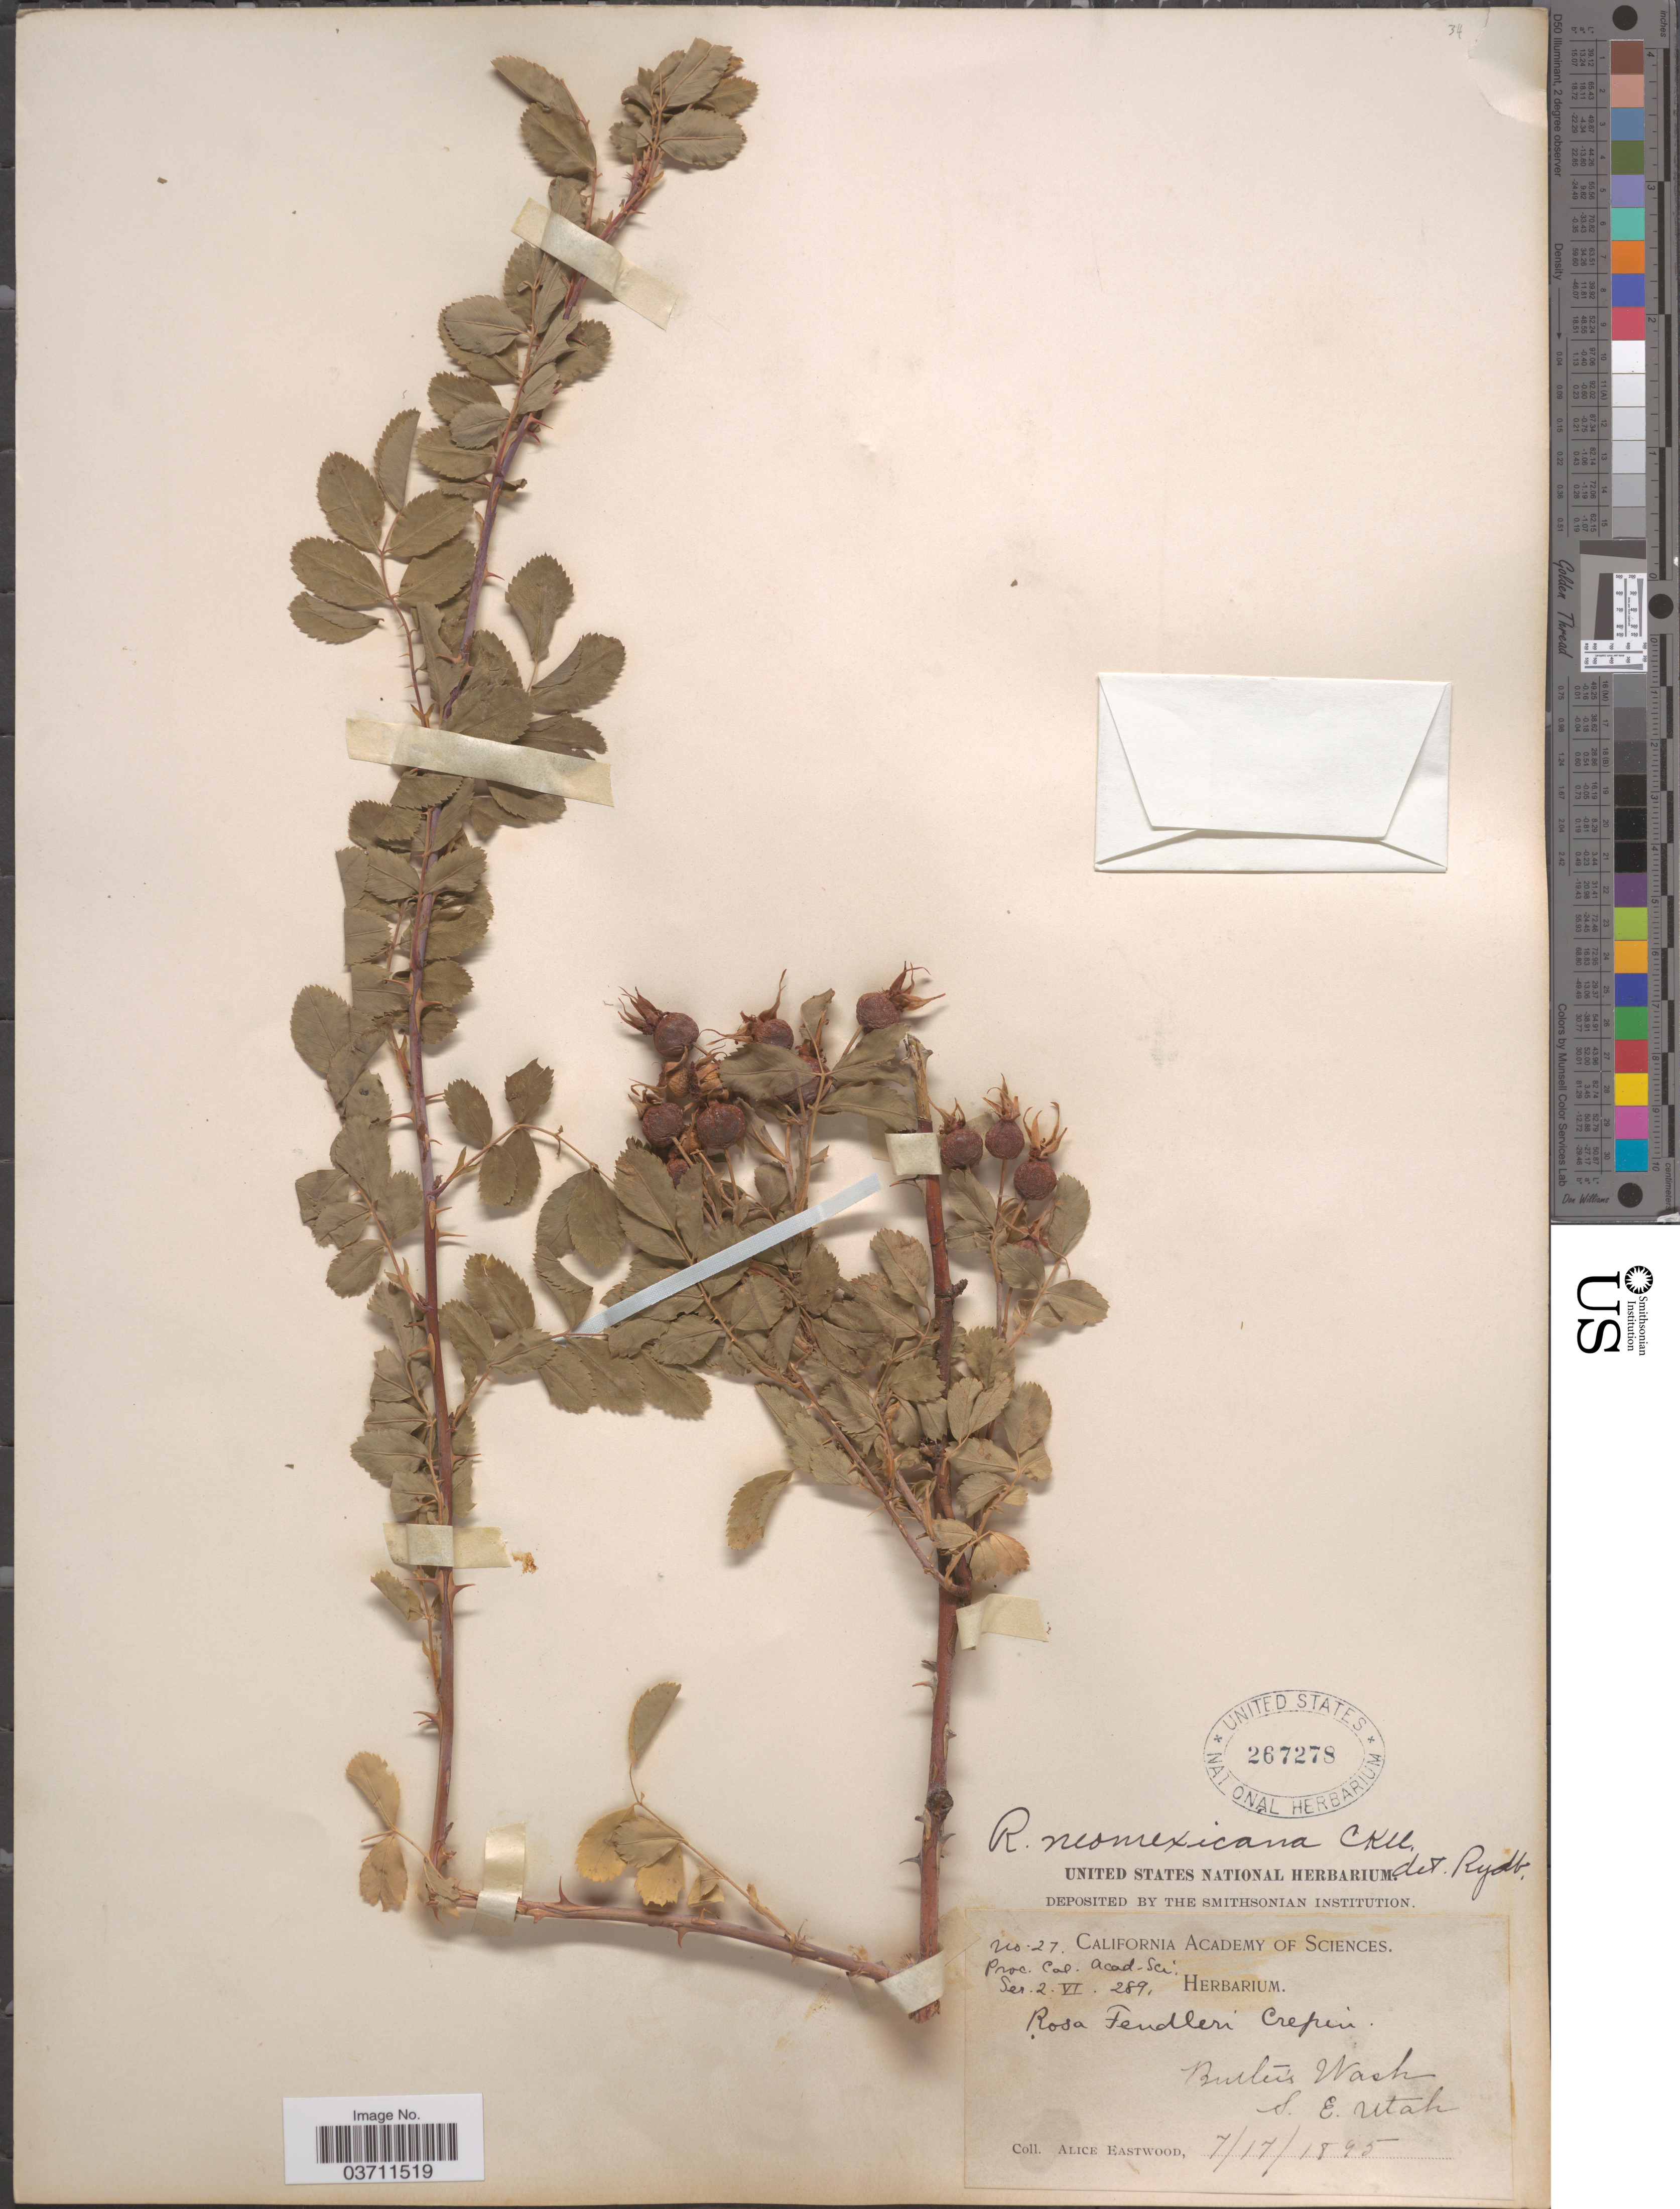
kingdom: Plantae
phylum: Tracheophyta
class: Magnoliopsida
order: Rosales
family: Rosaceae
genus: Rosa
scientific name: Rosa neomexicana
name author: Cockerell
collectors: A. Eastwood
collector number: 27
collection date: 1895-07-17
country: United States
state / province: Utah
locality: Butler's Wash. S. E. Utah.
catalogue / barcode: US 267278